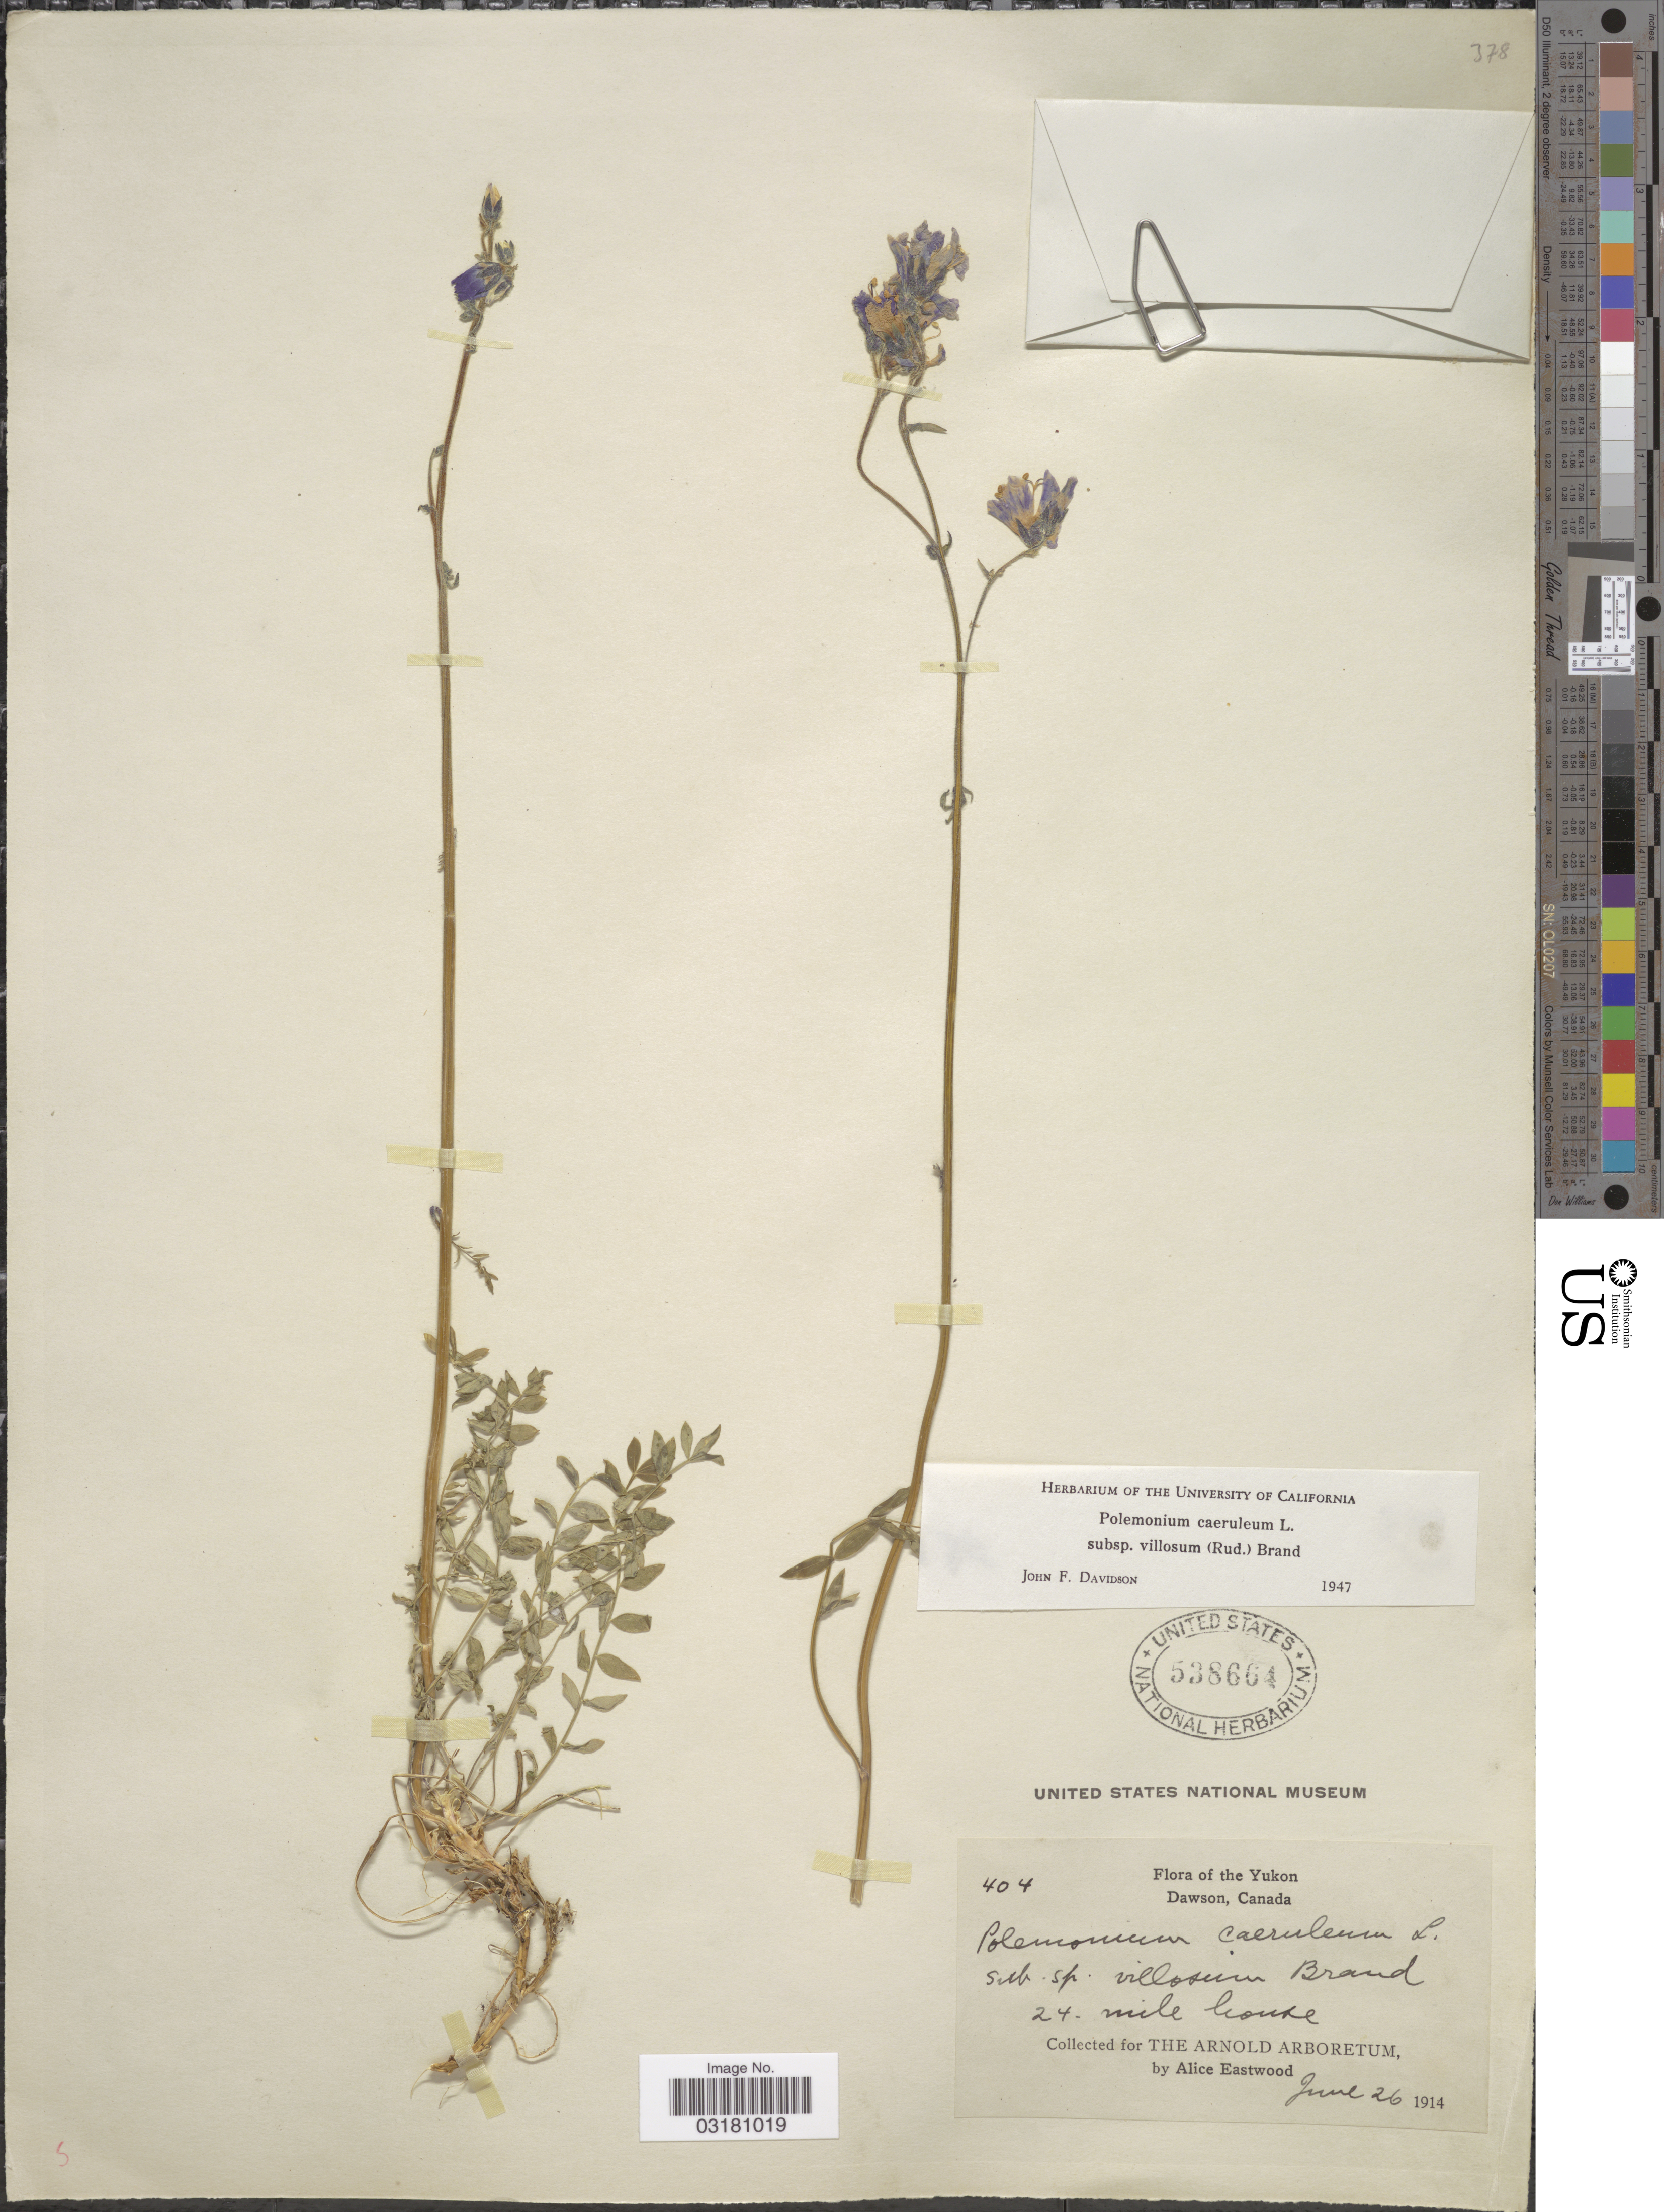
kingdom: Plantae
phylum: Tracheophyta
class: Magnoliopsida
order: Ericales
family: Polemoniaceae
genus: Polemonium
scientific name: Polemonium caeruleum subsp. villosum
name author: (Rudolph ex Georgi) Brand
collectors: A. Eastwood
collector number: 404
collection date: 1914-06-26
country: Canada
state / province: Yukon Territory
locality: Yukon. Dawson. 24 mile house.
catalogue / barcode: US 538664